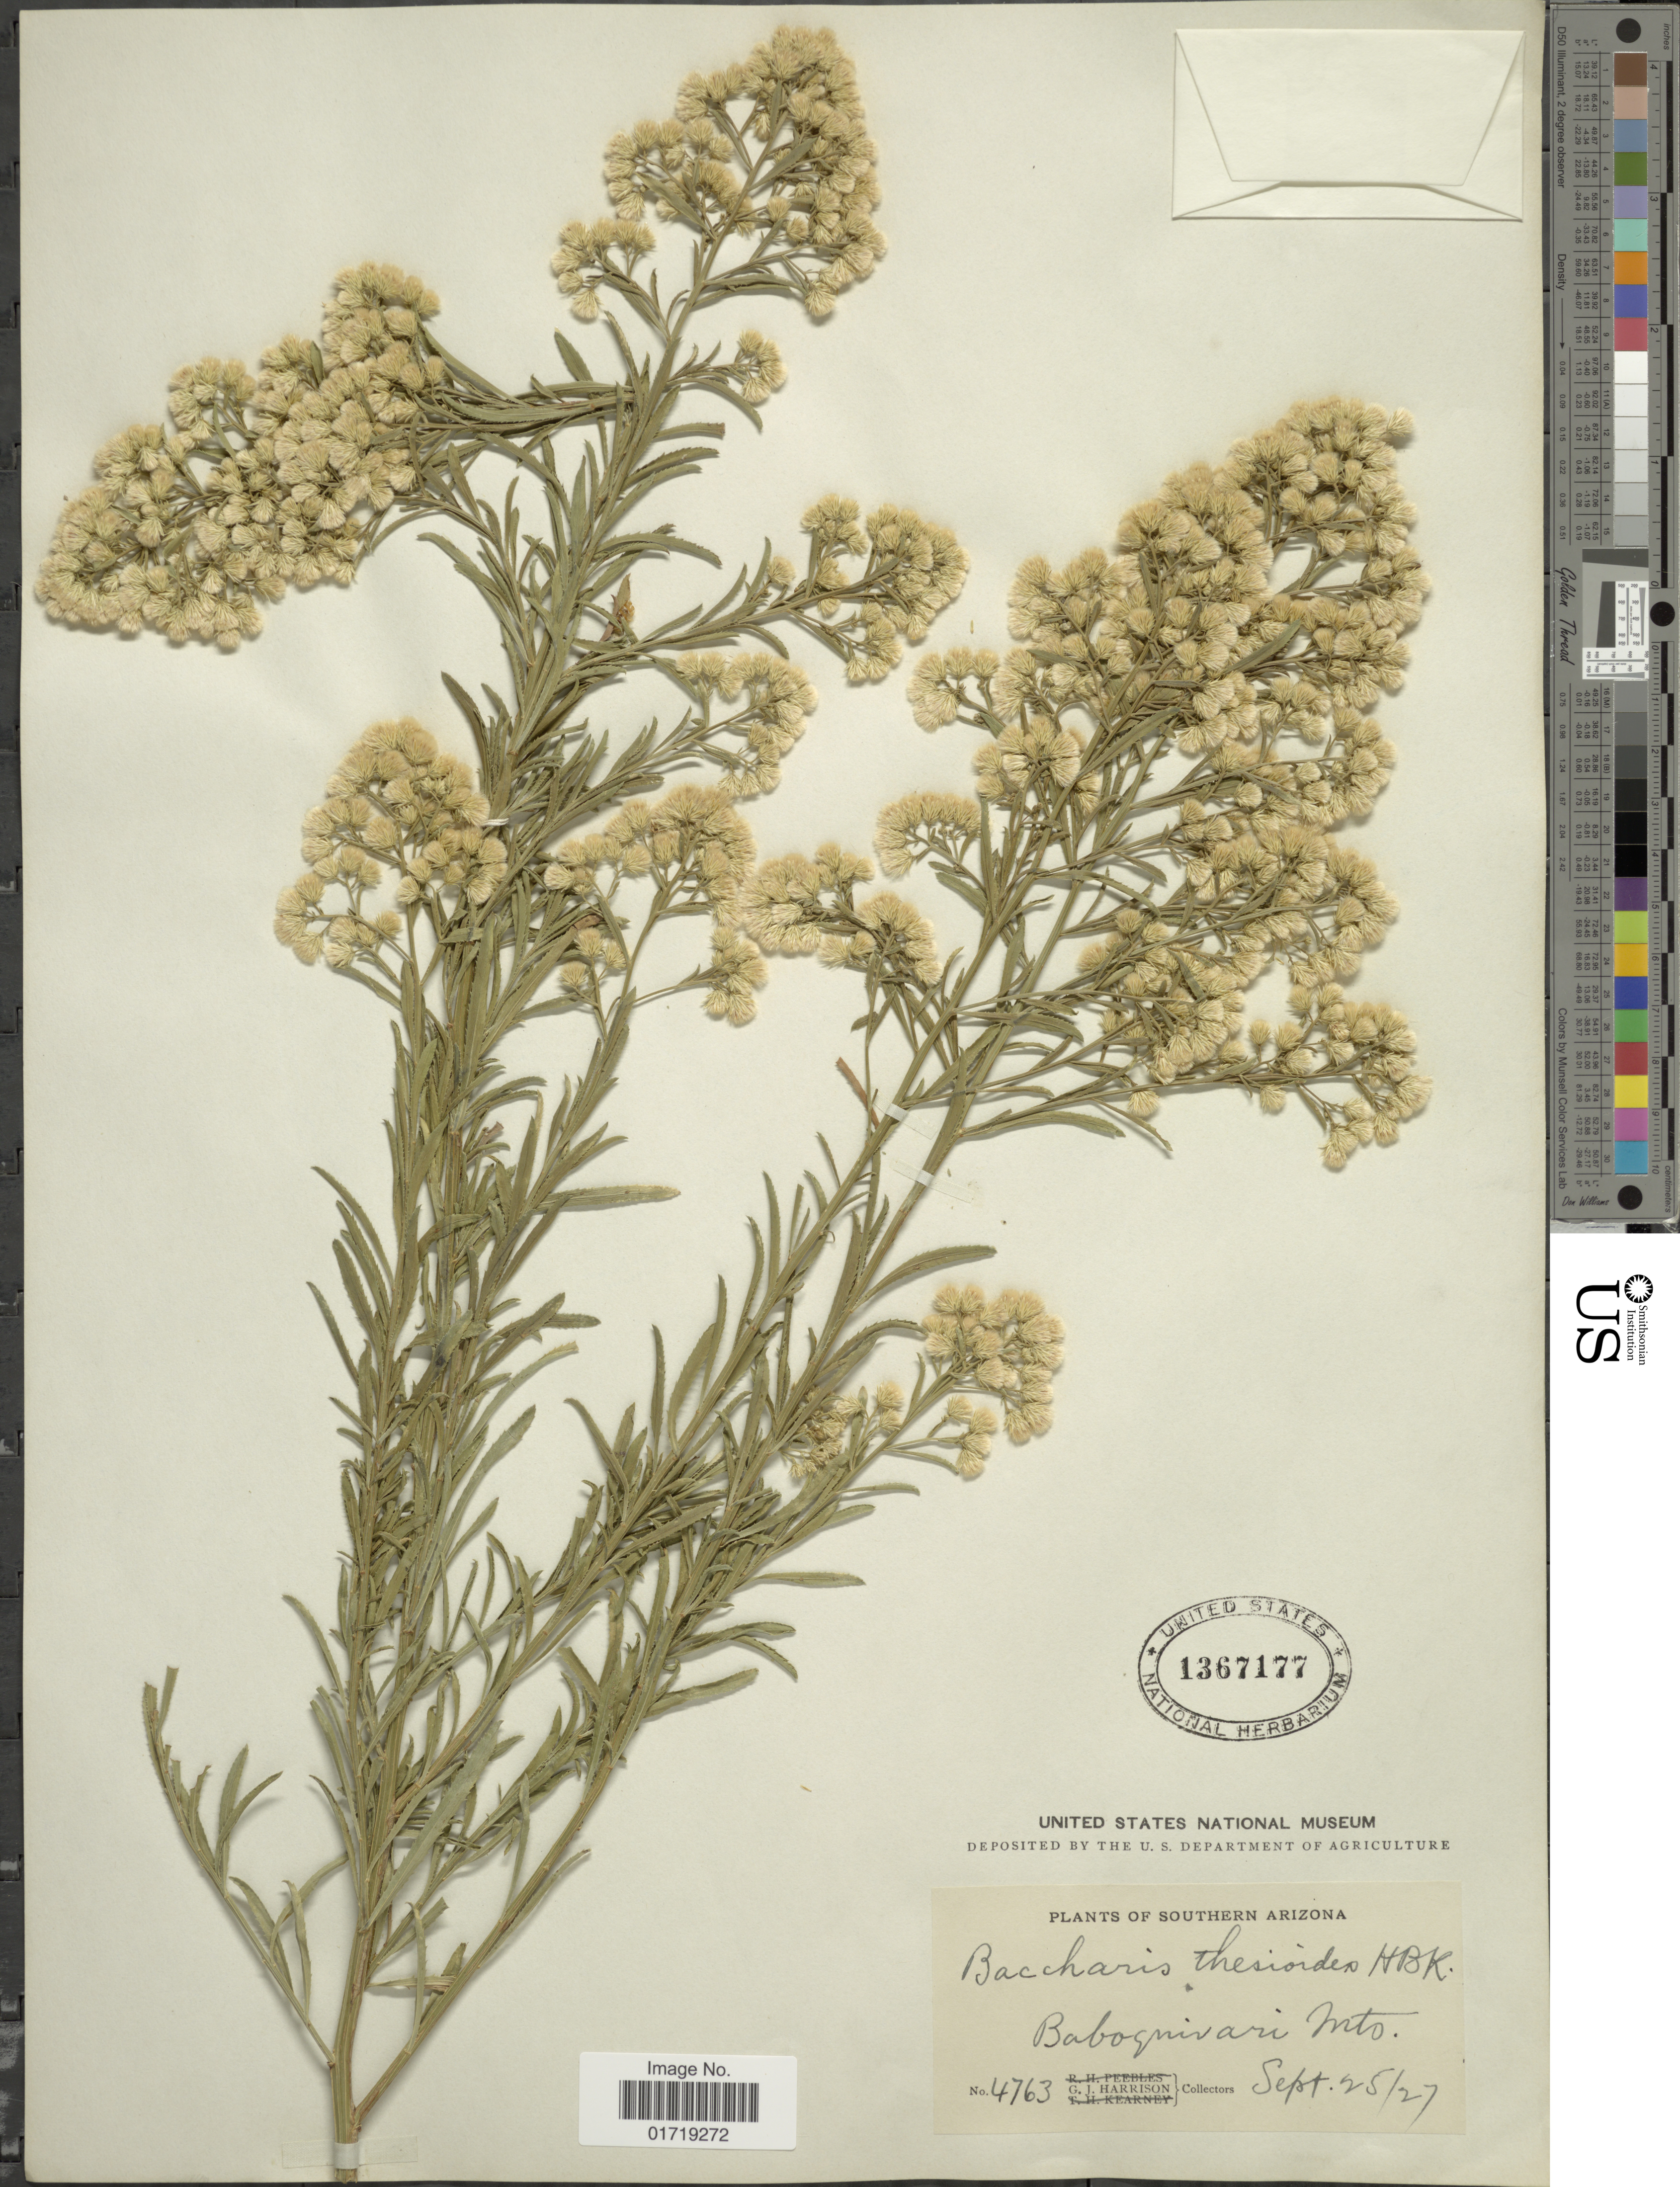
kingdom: Plantae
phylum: Tracheophyta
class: Magnoliopsida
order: Asterales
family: Asteraceae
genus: Baccharis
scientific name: Baccharis thesioides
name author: Kunth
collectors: G. J. Harrison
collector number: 4763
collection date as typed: Transcribed d/m/y: 25/9/27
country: United States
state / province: Arizona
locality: Southern Arizona, Baboqninari Mts.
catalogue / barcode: US 1367177